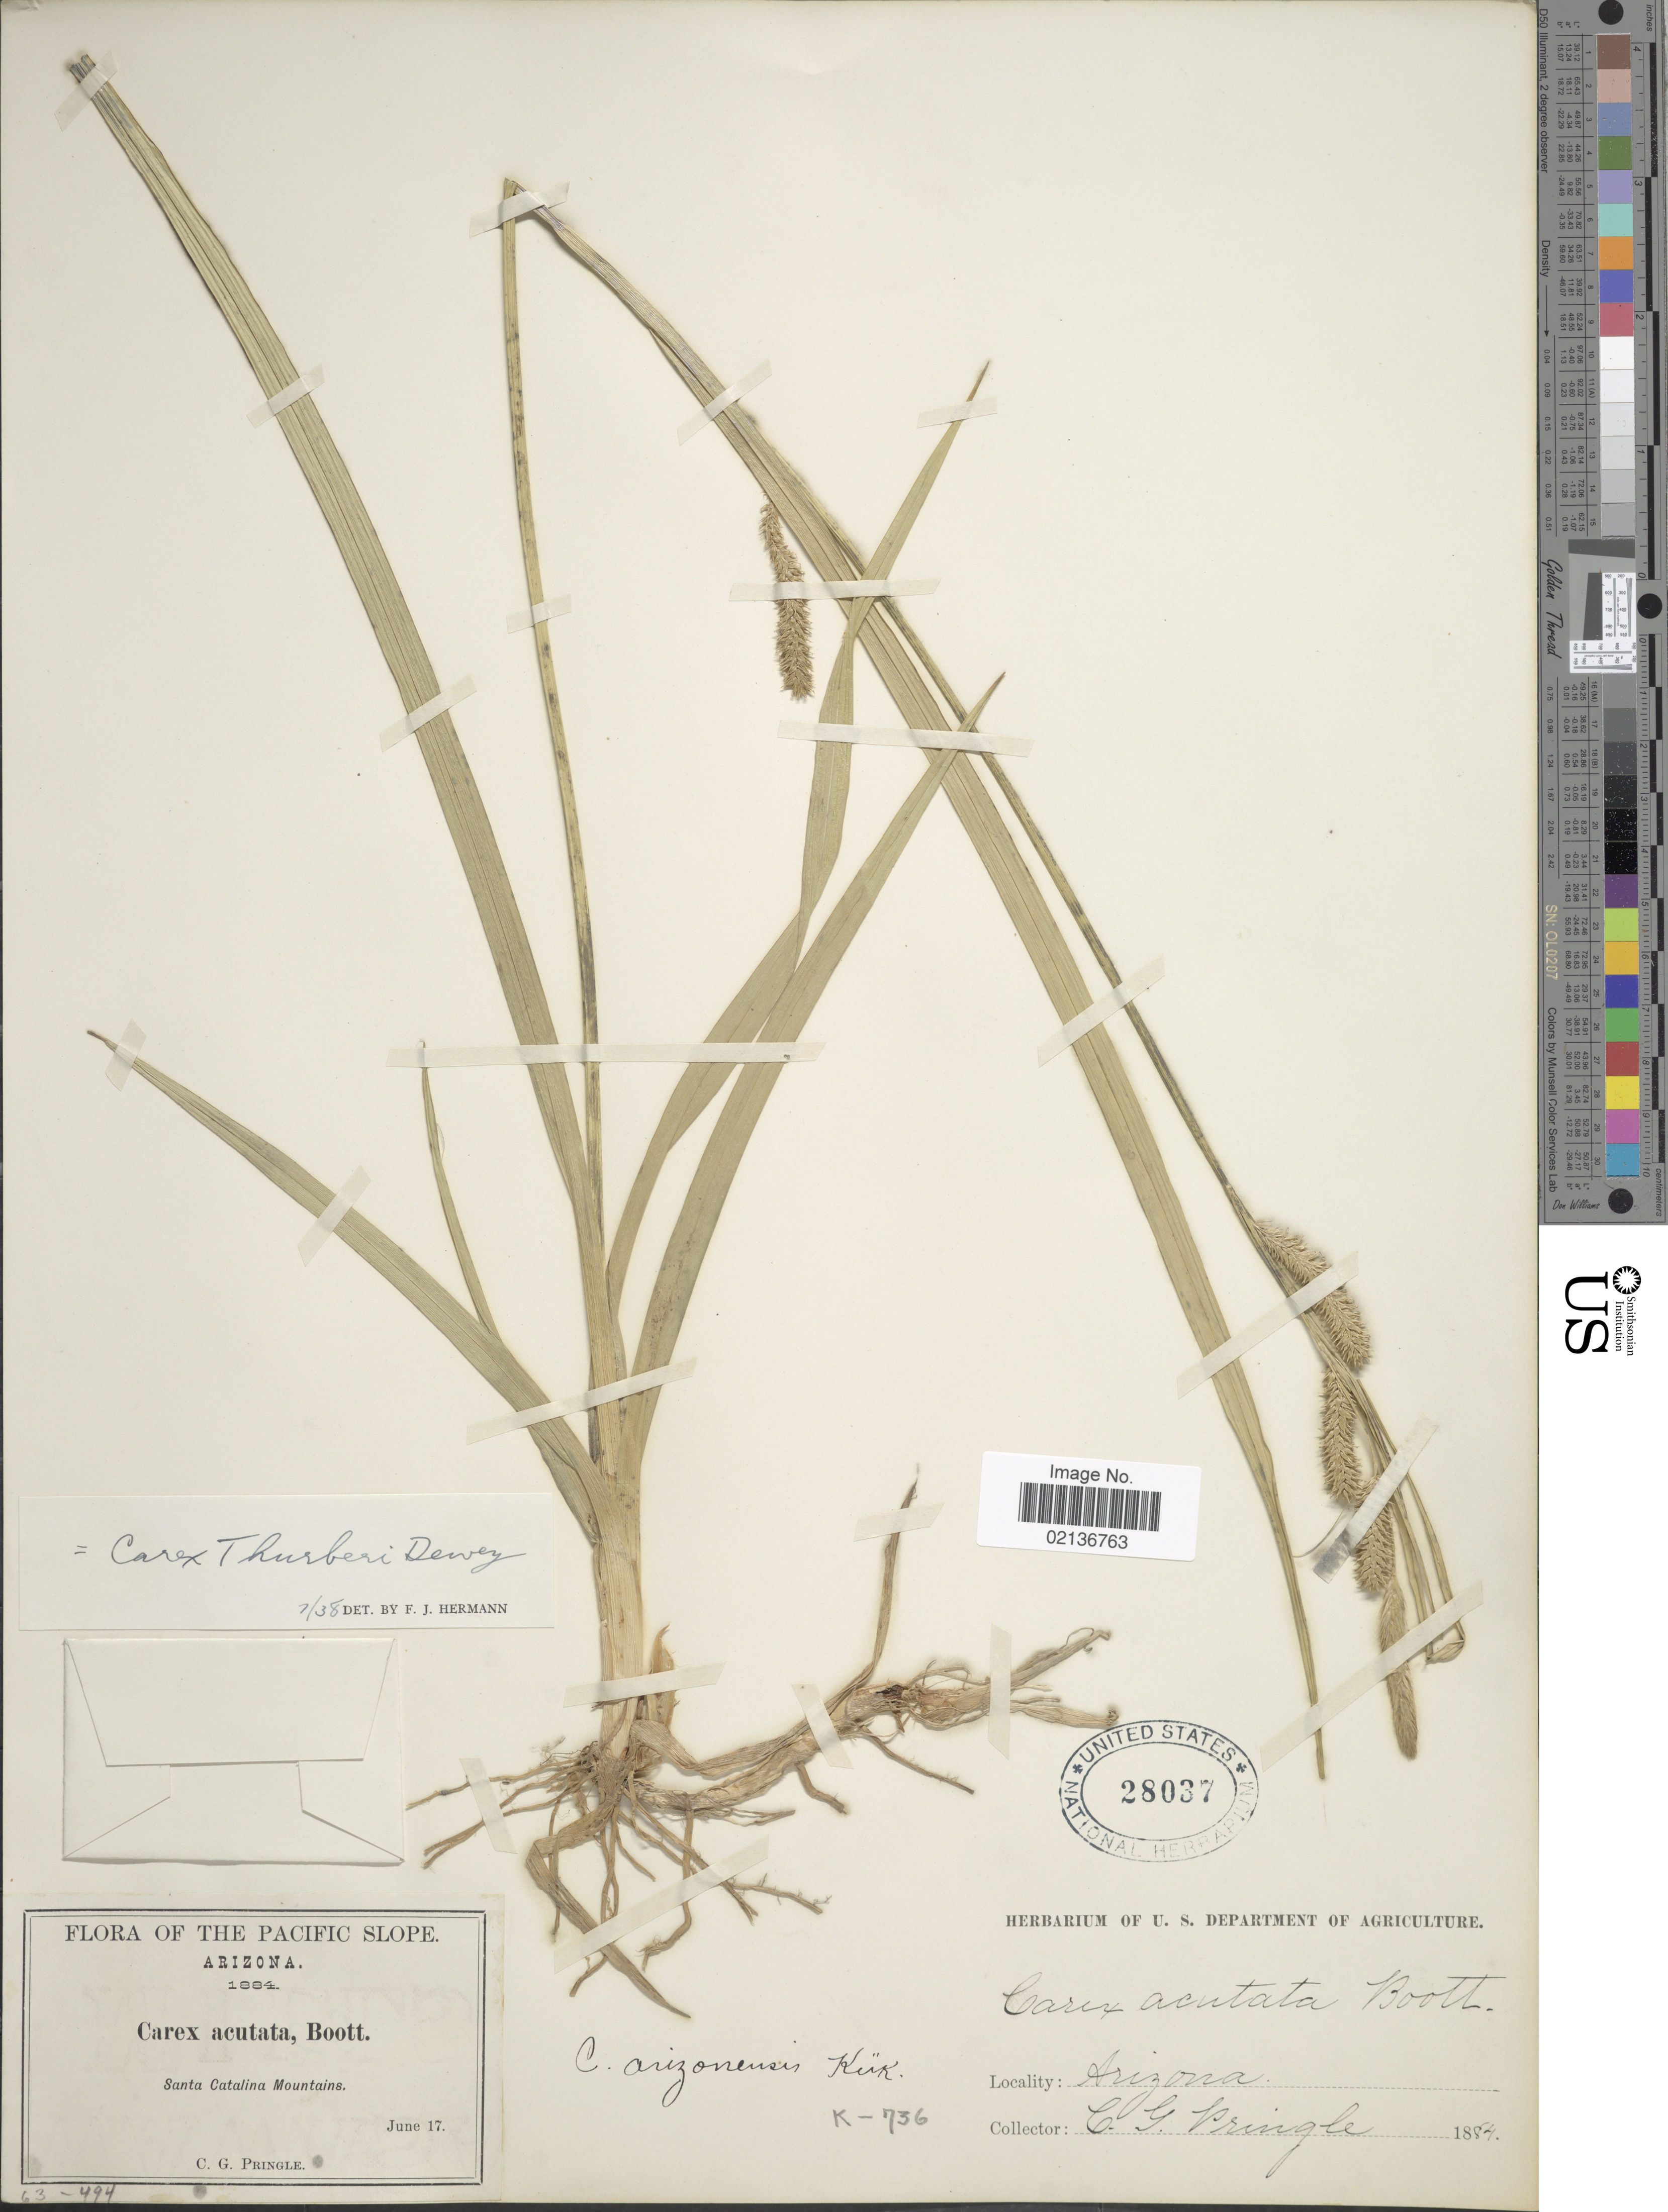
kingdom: Plantae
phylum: Tracheophyta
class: Liliopsida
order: Poales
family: Cyperaceae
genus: Carex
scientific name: Carex thurberi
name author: Dewey ex Torr.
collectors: C. G. Pringle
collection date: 1884-06-17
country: United States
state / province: Arizona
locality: Santa Catalina Mountains, The Pacific Slope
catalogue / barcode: US 28037